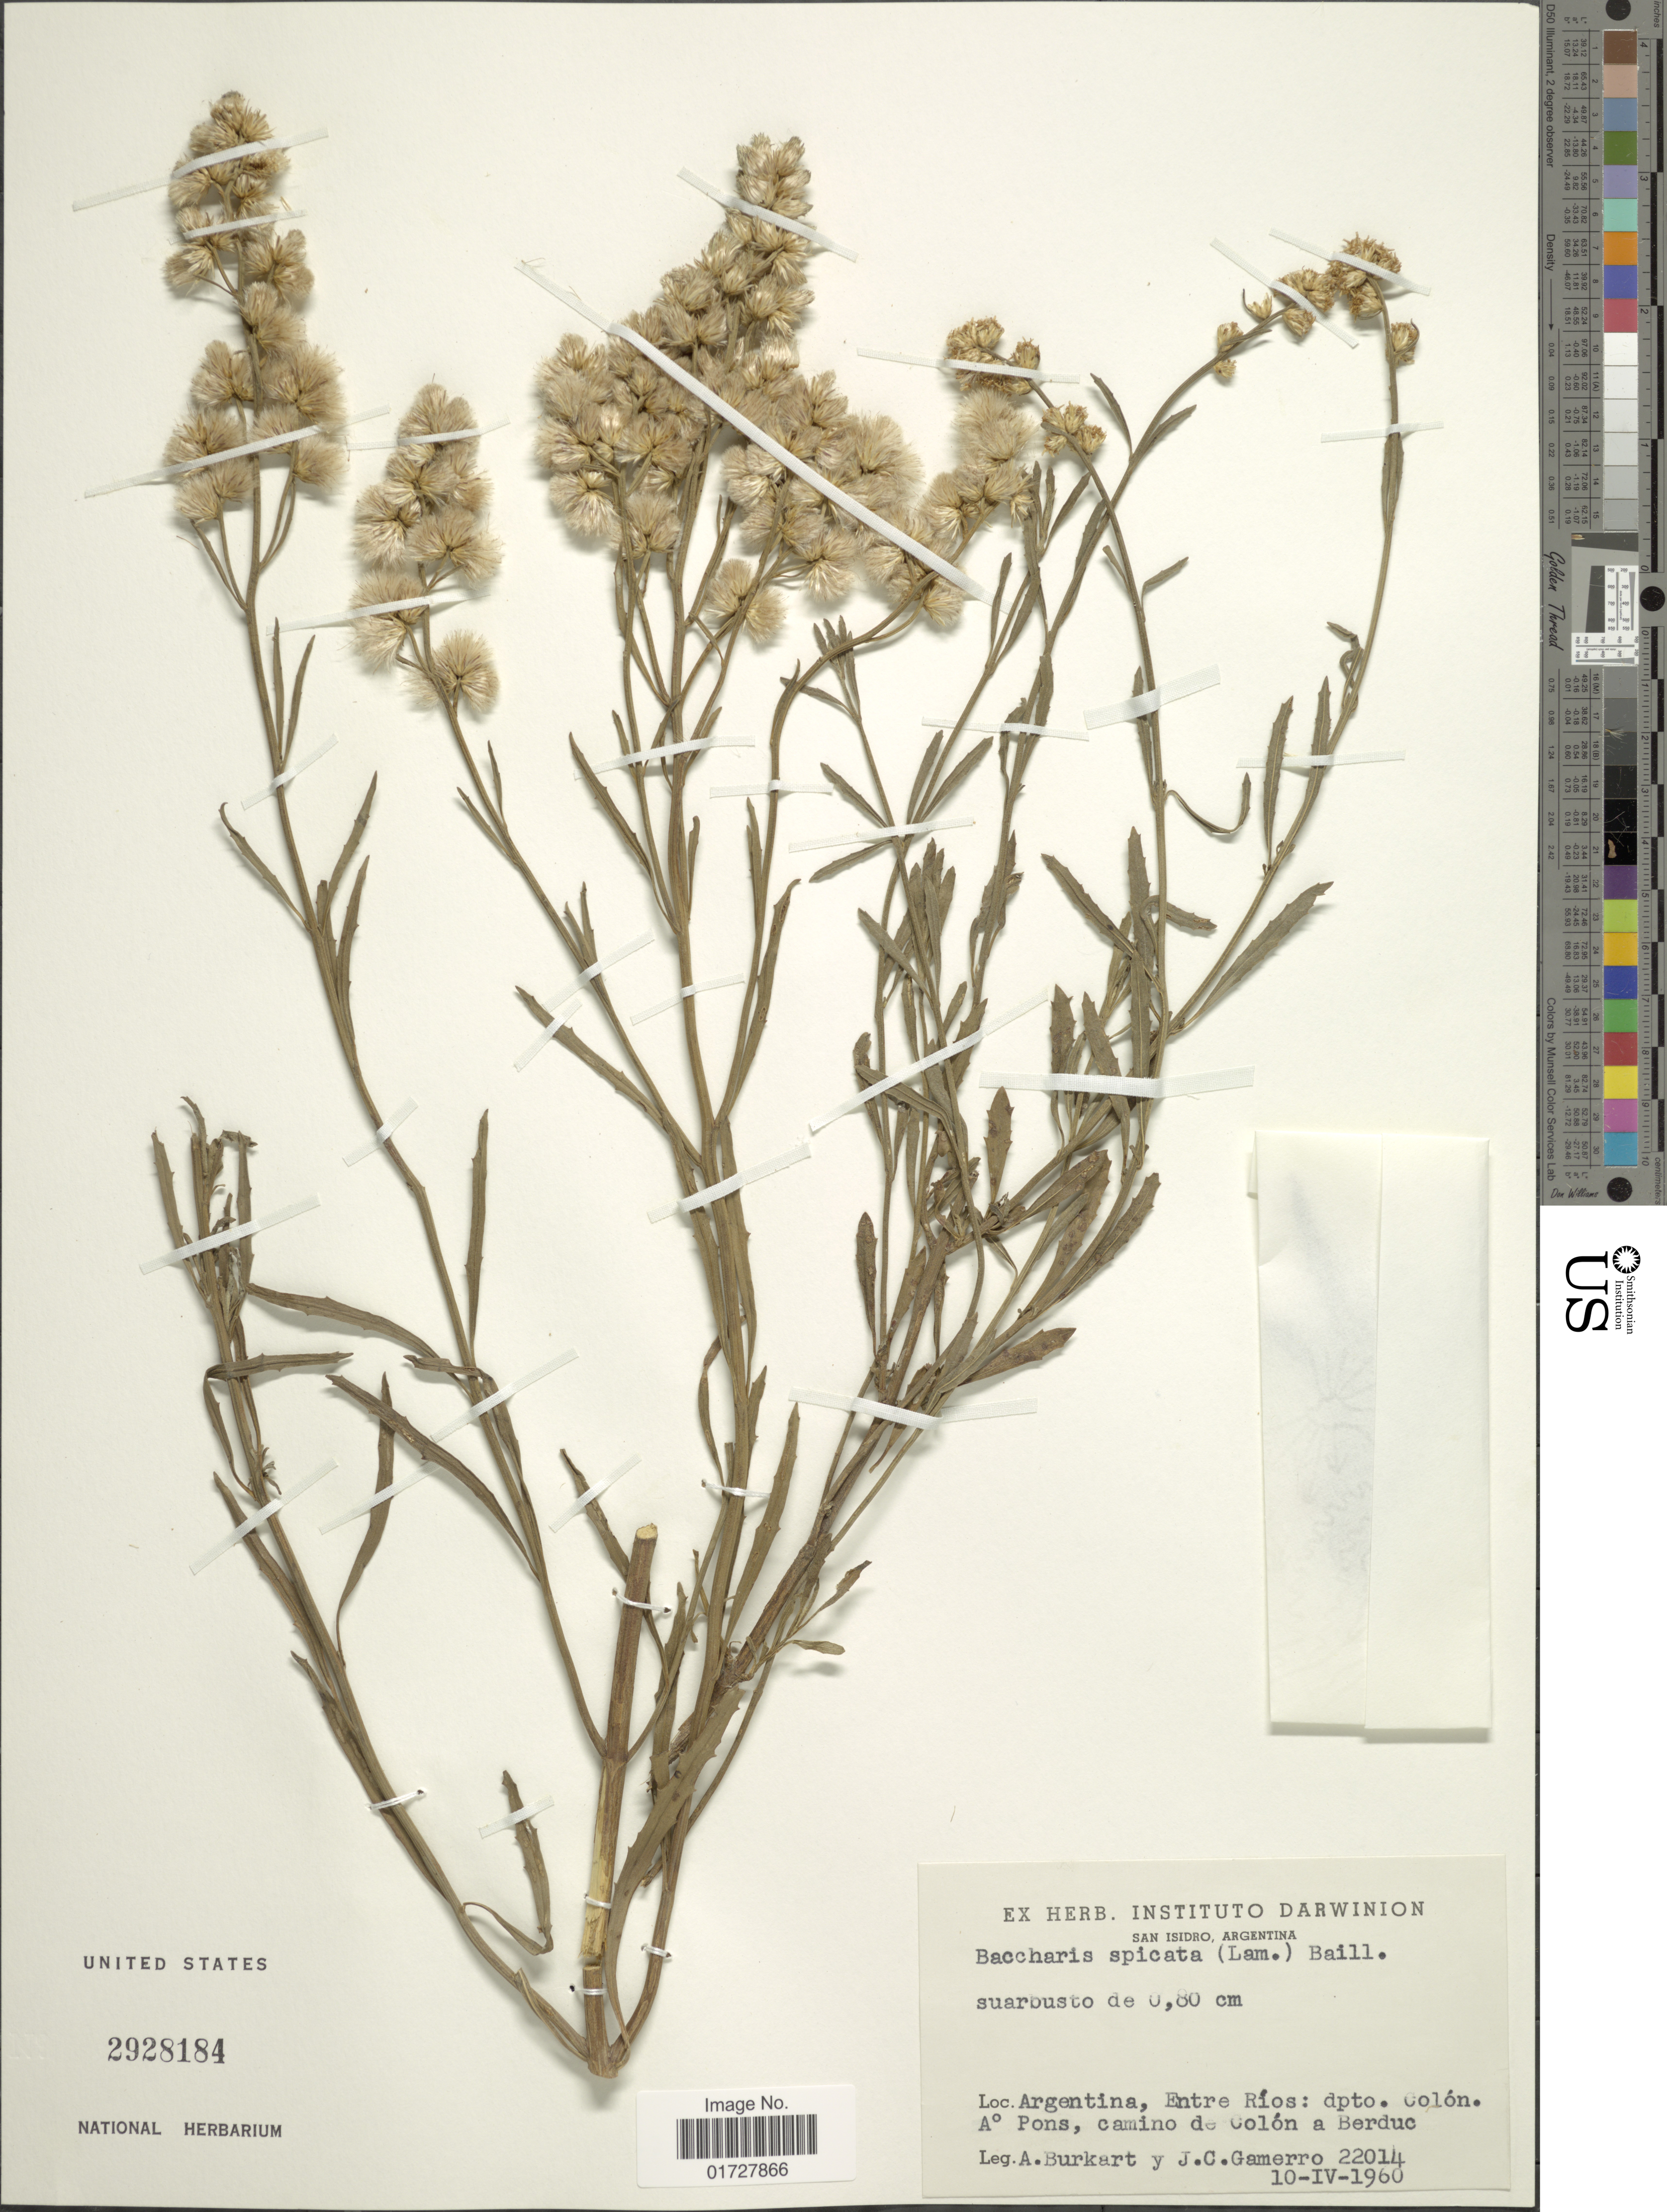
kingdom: Plantae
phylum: Tracheophyta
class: Magnoliopsida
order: Asterales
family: Asteraceae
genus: Baccharis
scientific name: Baccharis spicata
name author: (Lam.) Baill.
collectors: A. E. Burkart & J. Gamerro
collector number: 22014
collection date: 1960-04-10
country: Argentina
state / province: Entre Rios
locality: Dpto. Colon. A Pons, camino de Colon a Berduc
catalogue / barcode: US 2928184